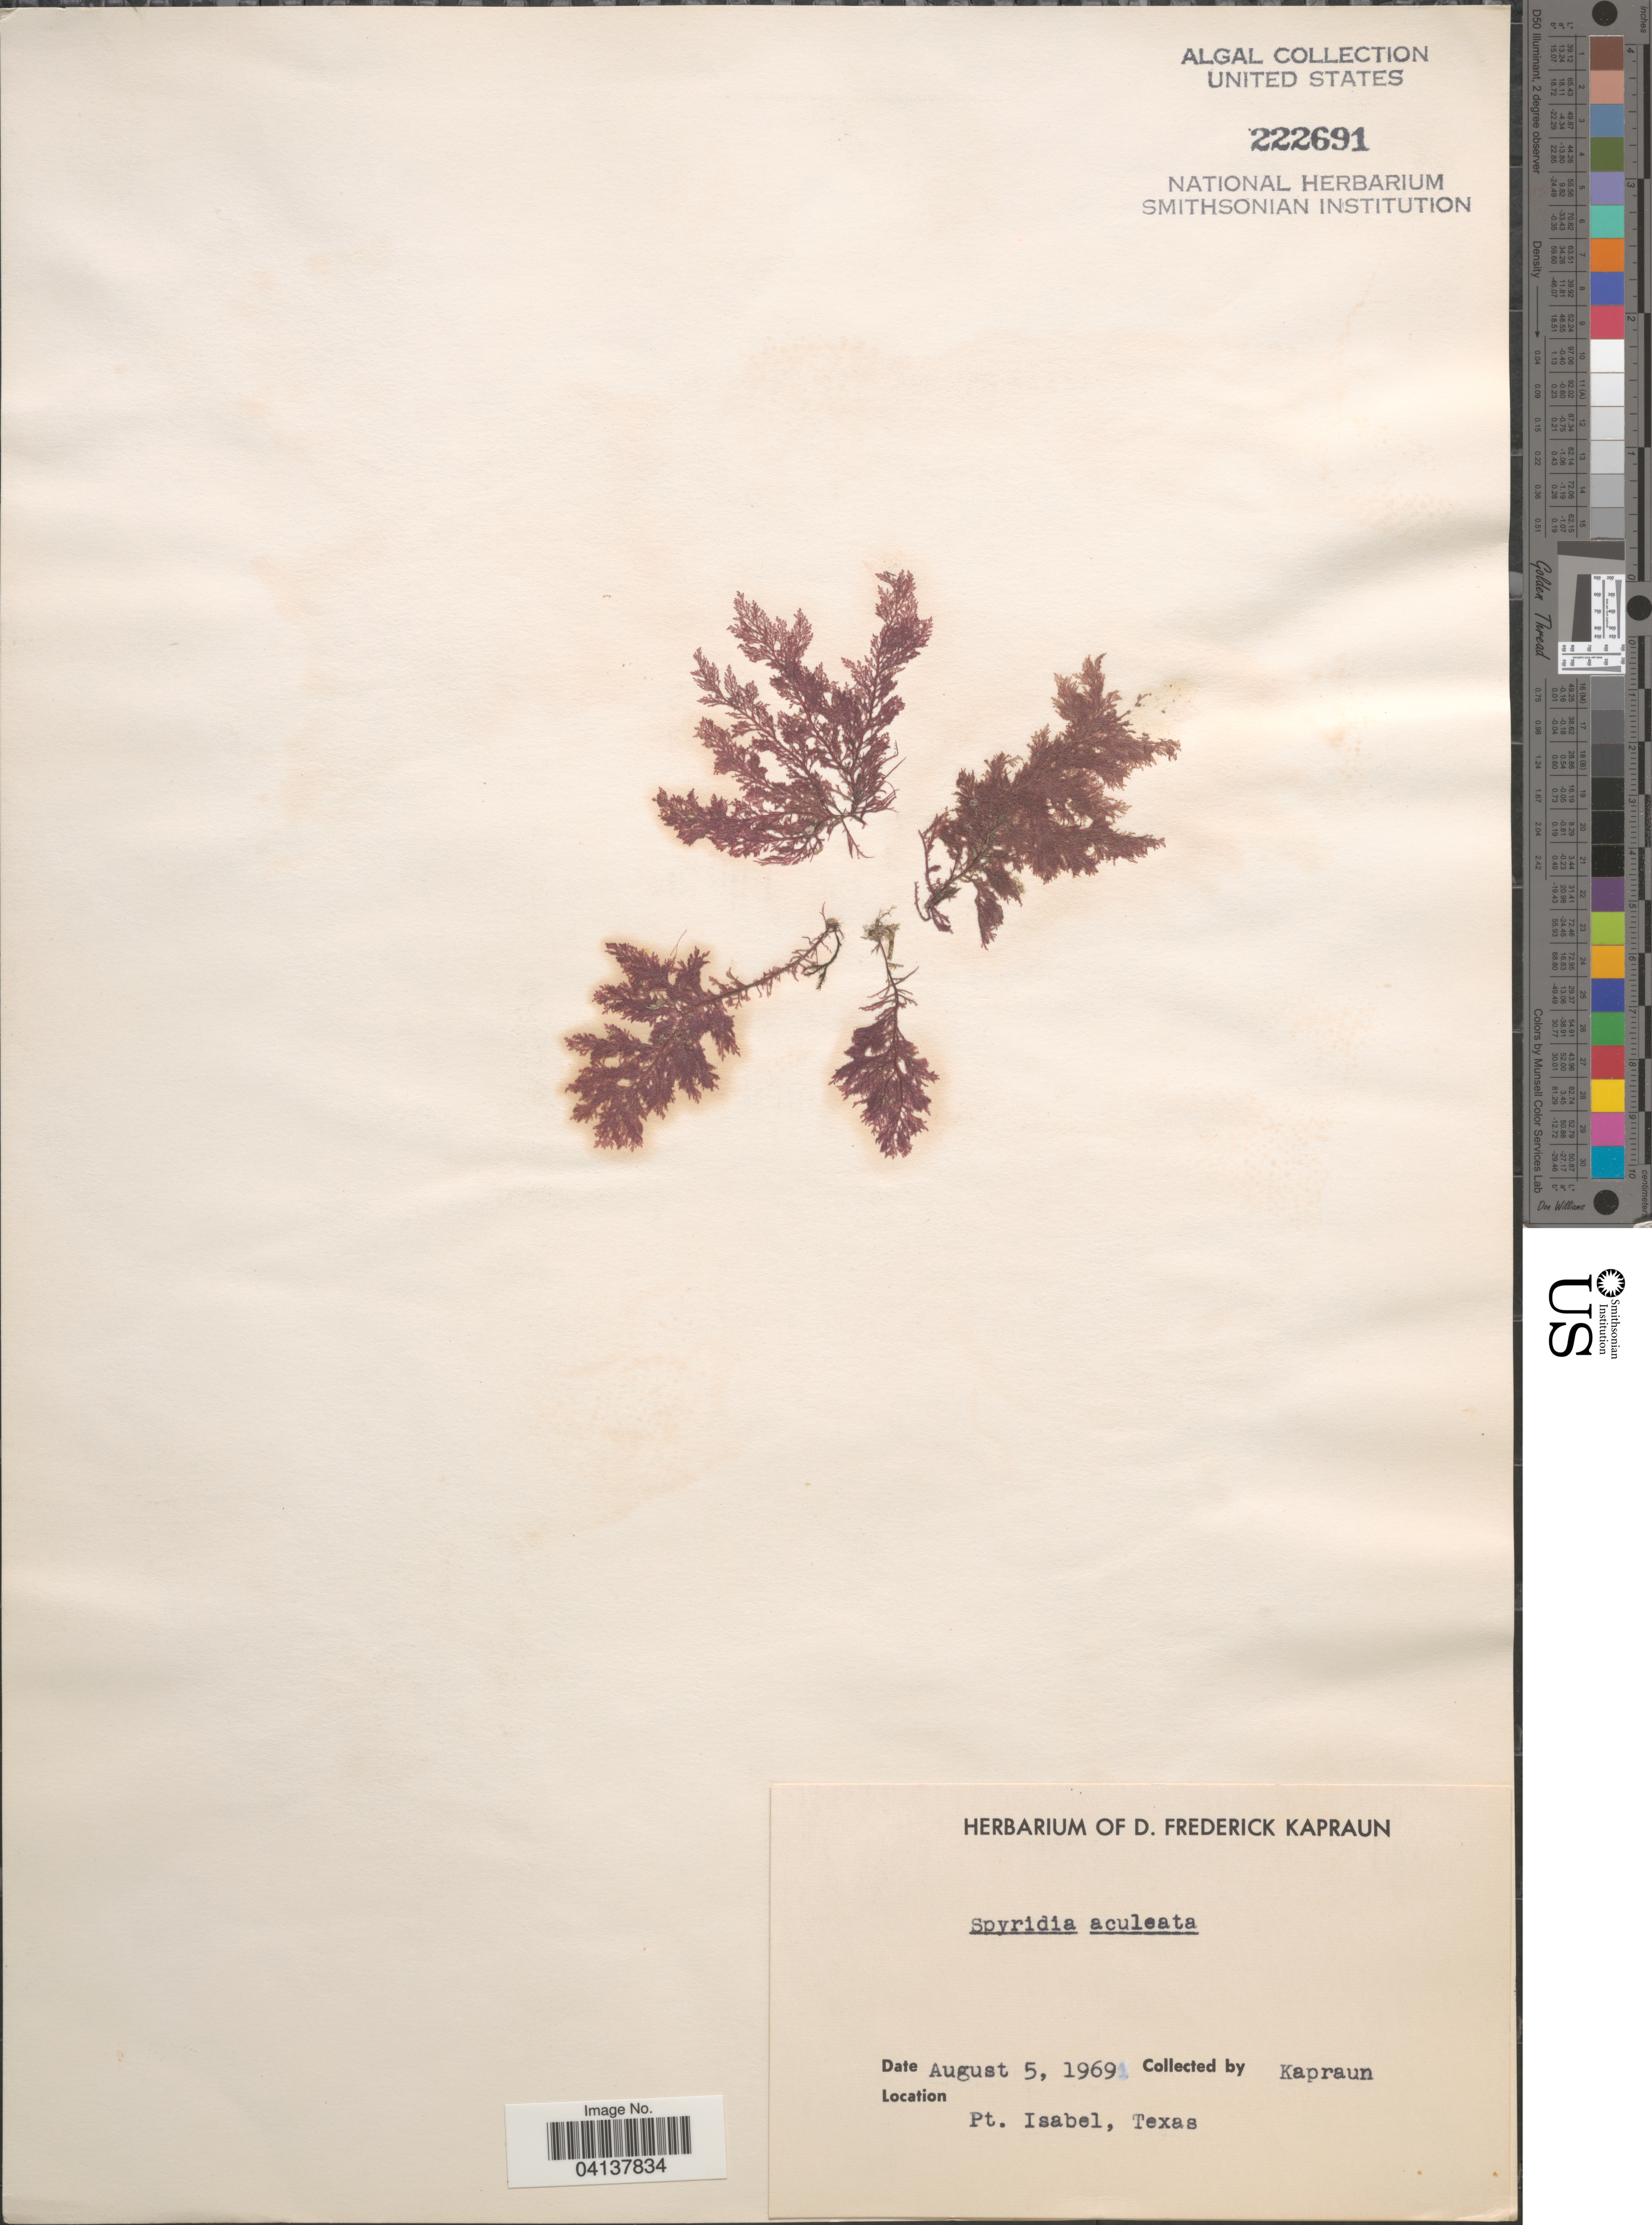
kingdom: Plantae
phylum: Rhodophyta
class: Florideophyceae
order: Ceramiales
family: Spyridiaceae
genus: Spyridia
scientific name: Spyridia aculeata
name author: (C. Agardh ex Decne.) Kütz.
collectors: D. F. Kapraun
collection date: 1969-08-05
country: United States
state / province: Texas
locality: Pt. Isabel.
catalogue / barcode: US 222691